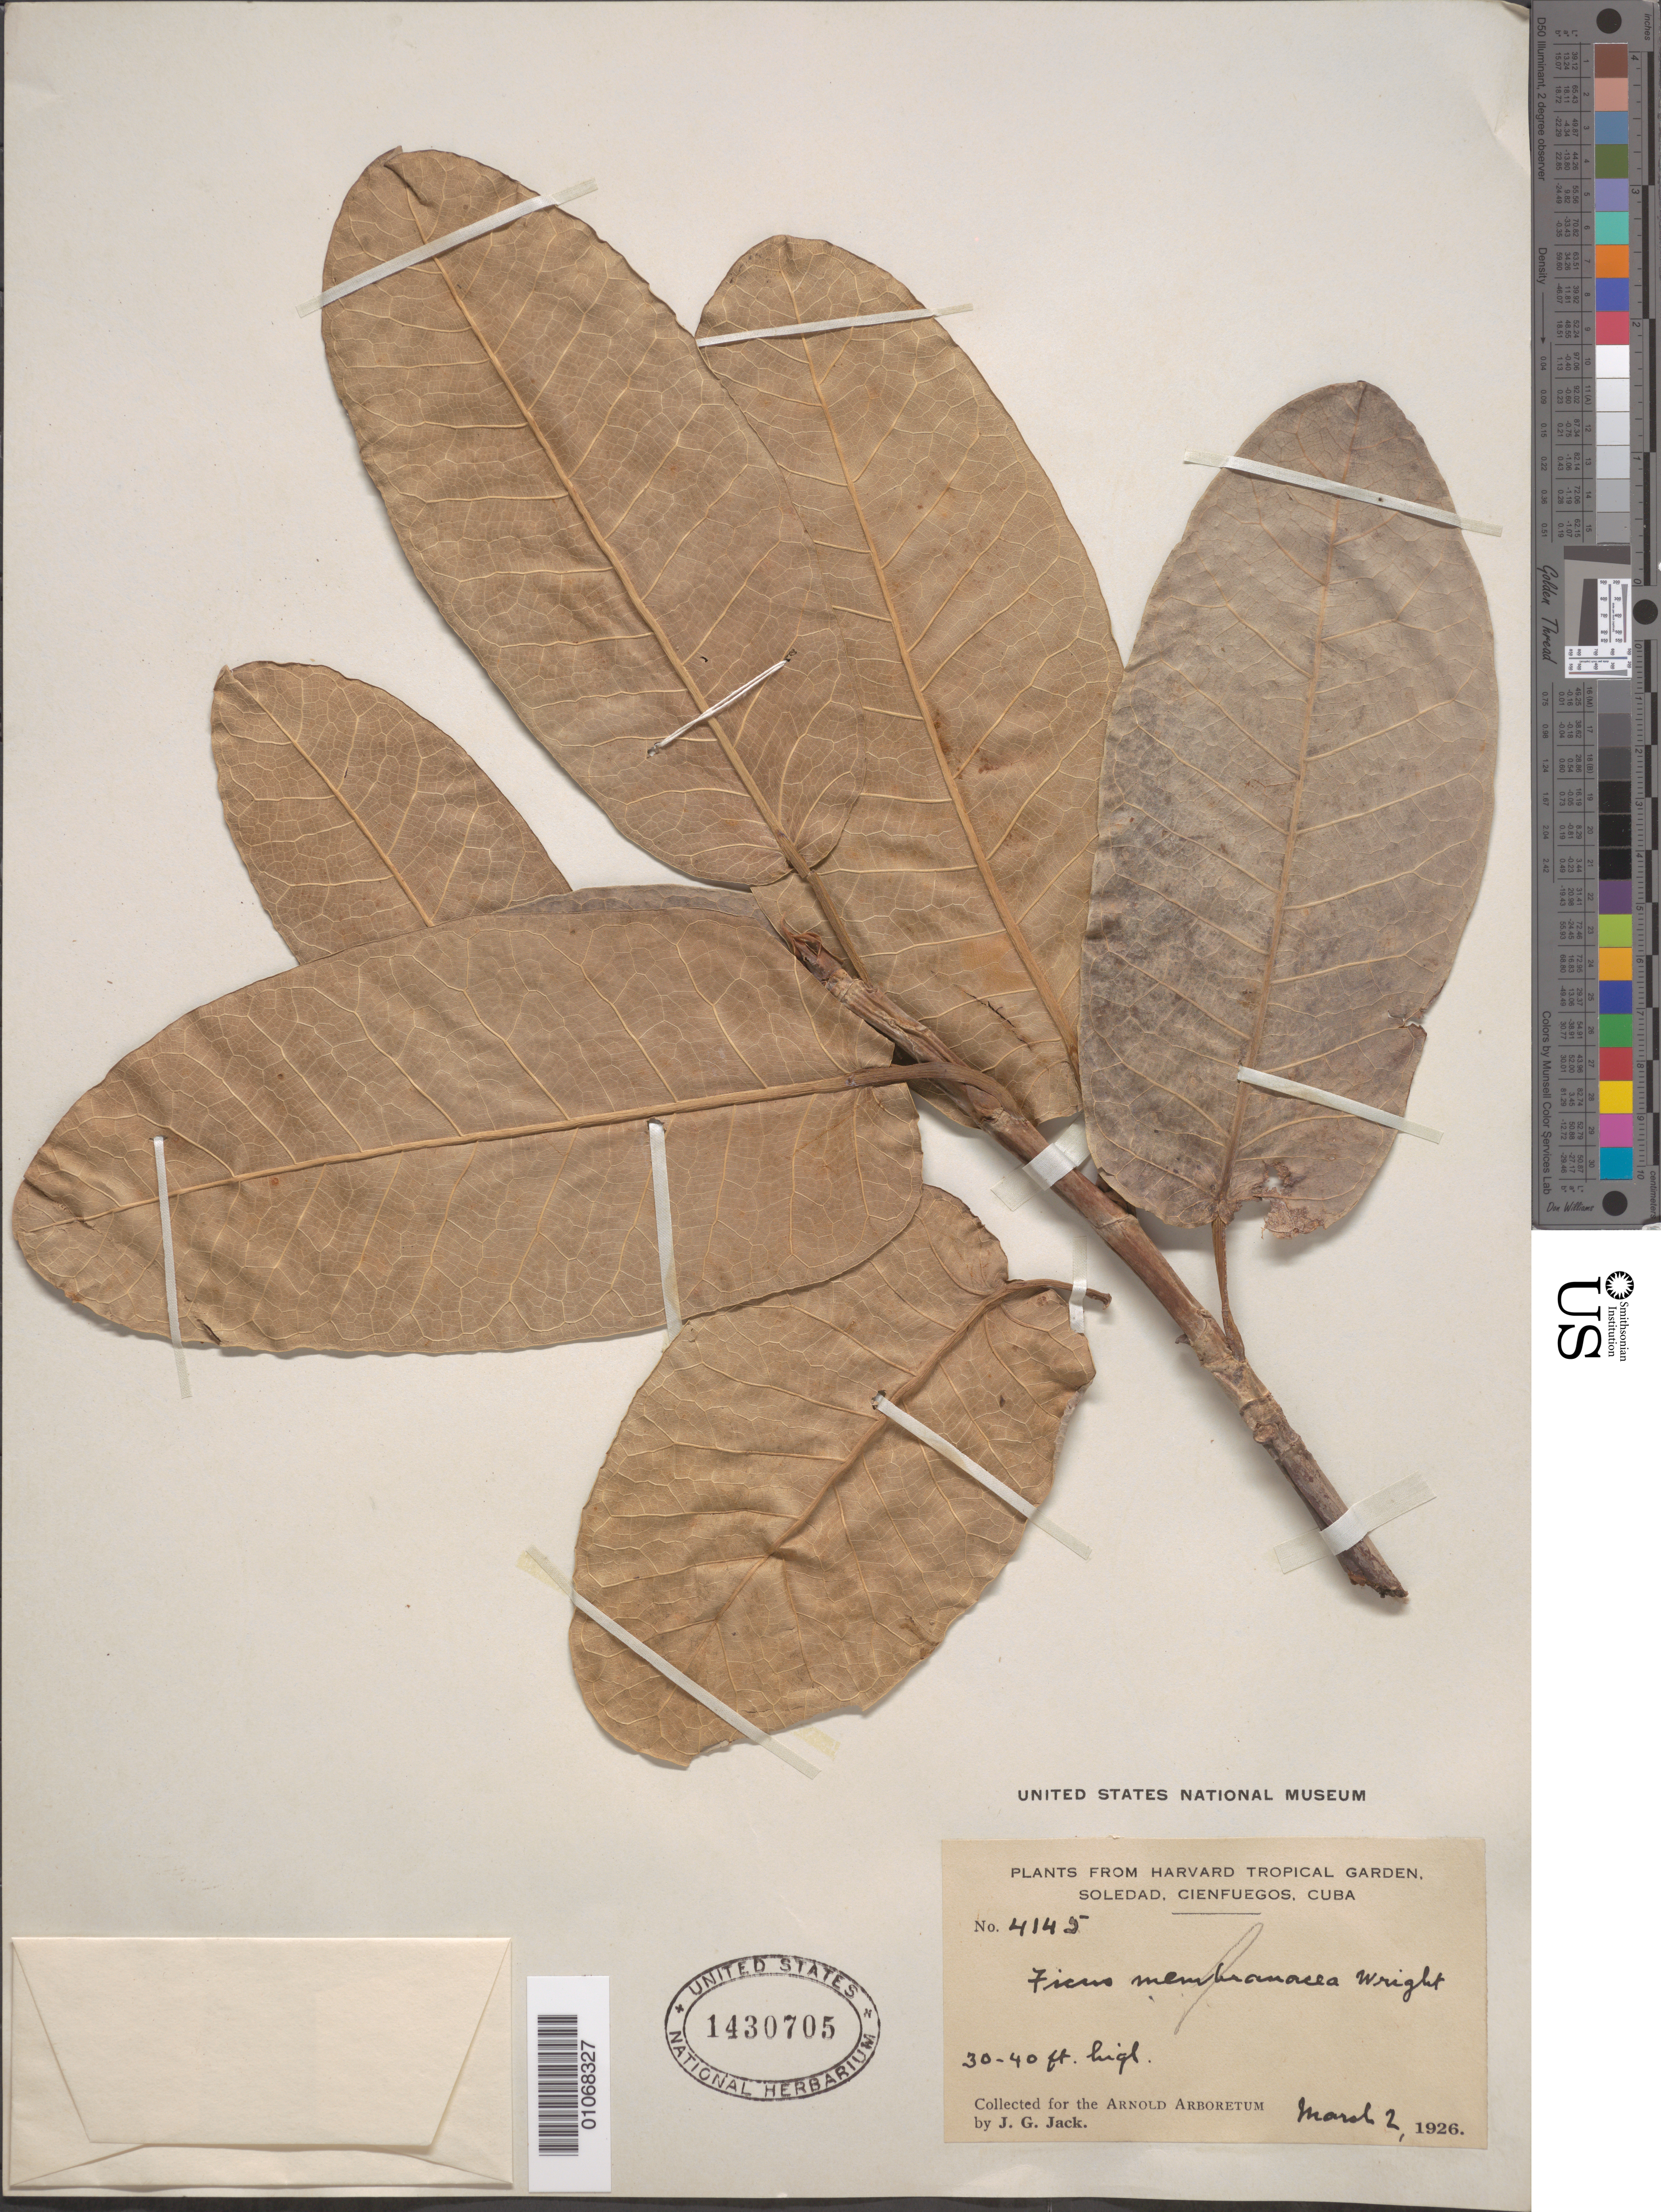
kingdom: Plantae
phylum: Tracheophyta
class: Magnoliopsida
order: Rosales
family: Moraceae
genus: Ficus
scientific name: Ficus membranacea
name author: C. Wright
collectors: J. G. Jack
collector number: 4145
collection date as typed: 02 Mar 1926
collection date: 1926-03-02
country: Cuba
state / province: Cienfuegos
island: Cuba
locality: Soledad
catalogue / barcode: US 1430705